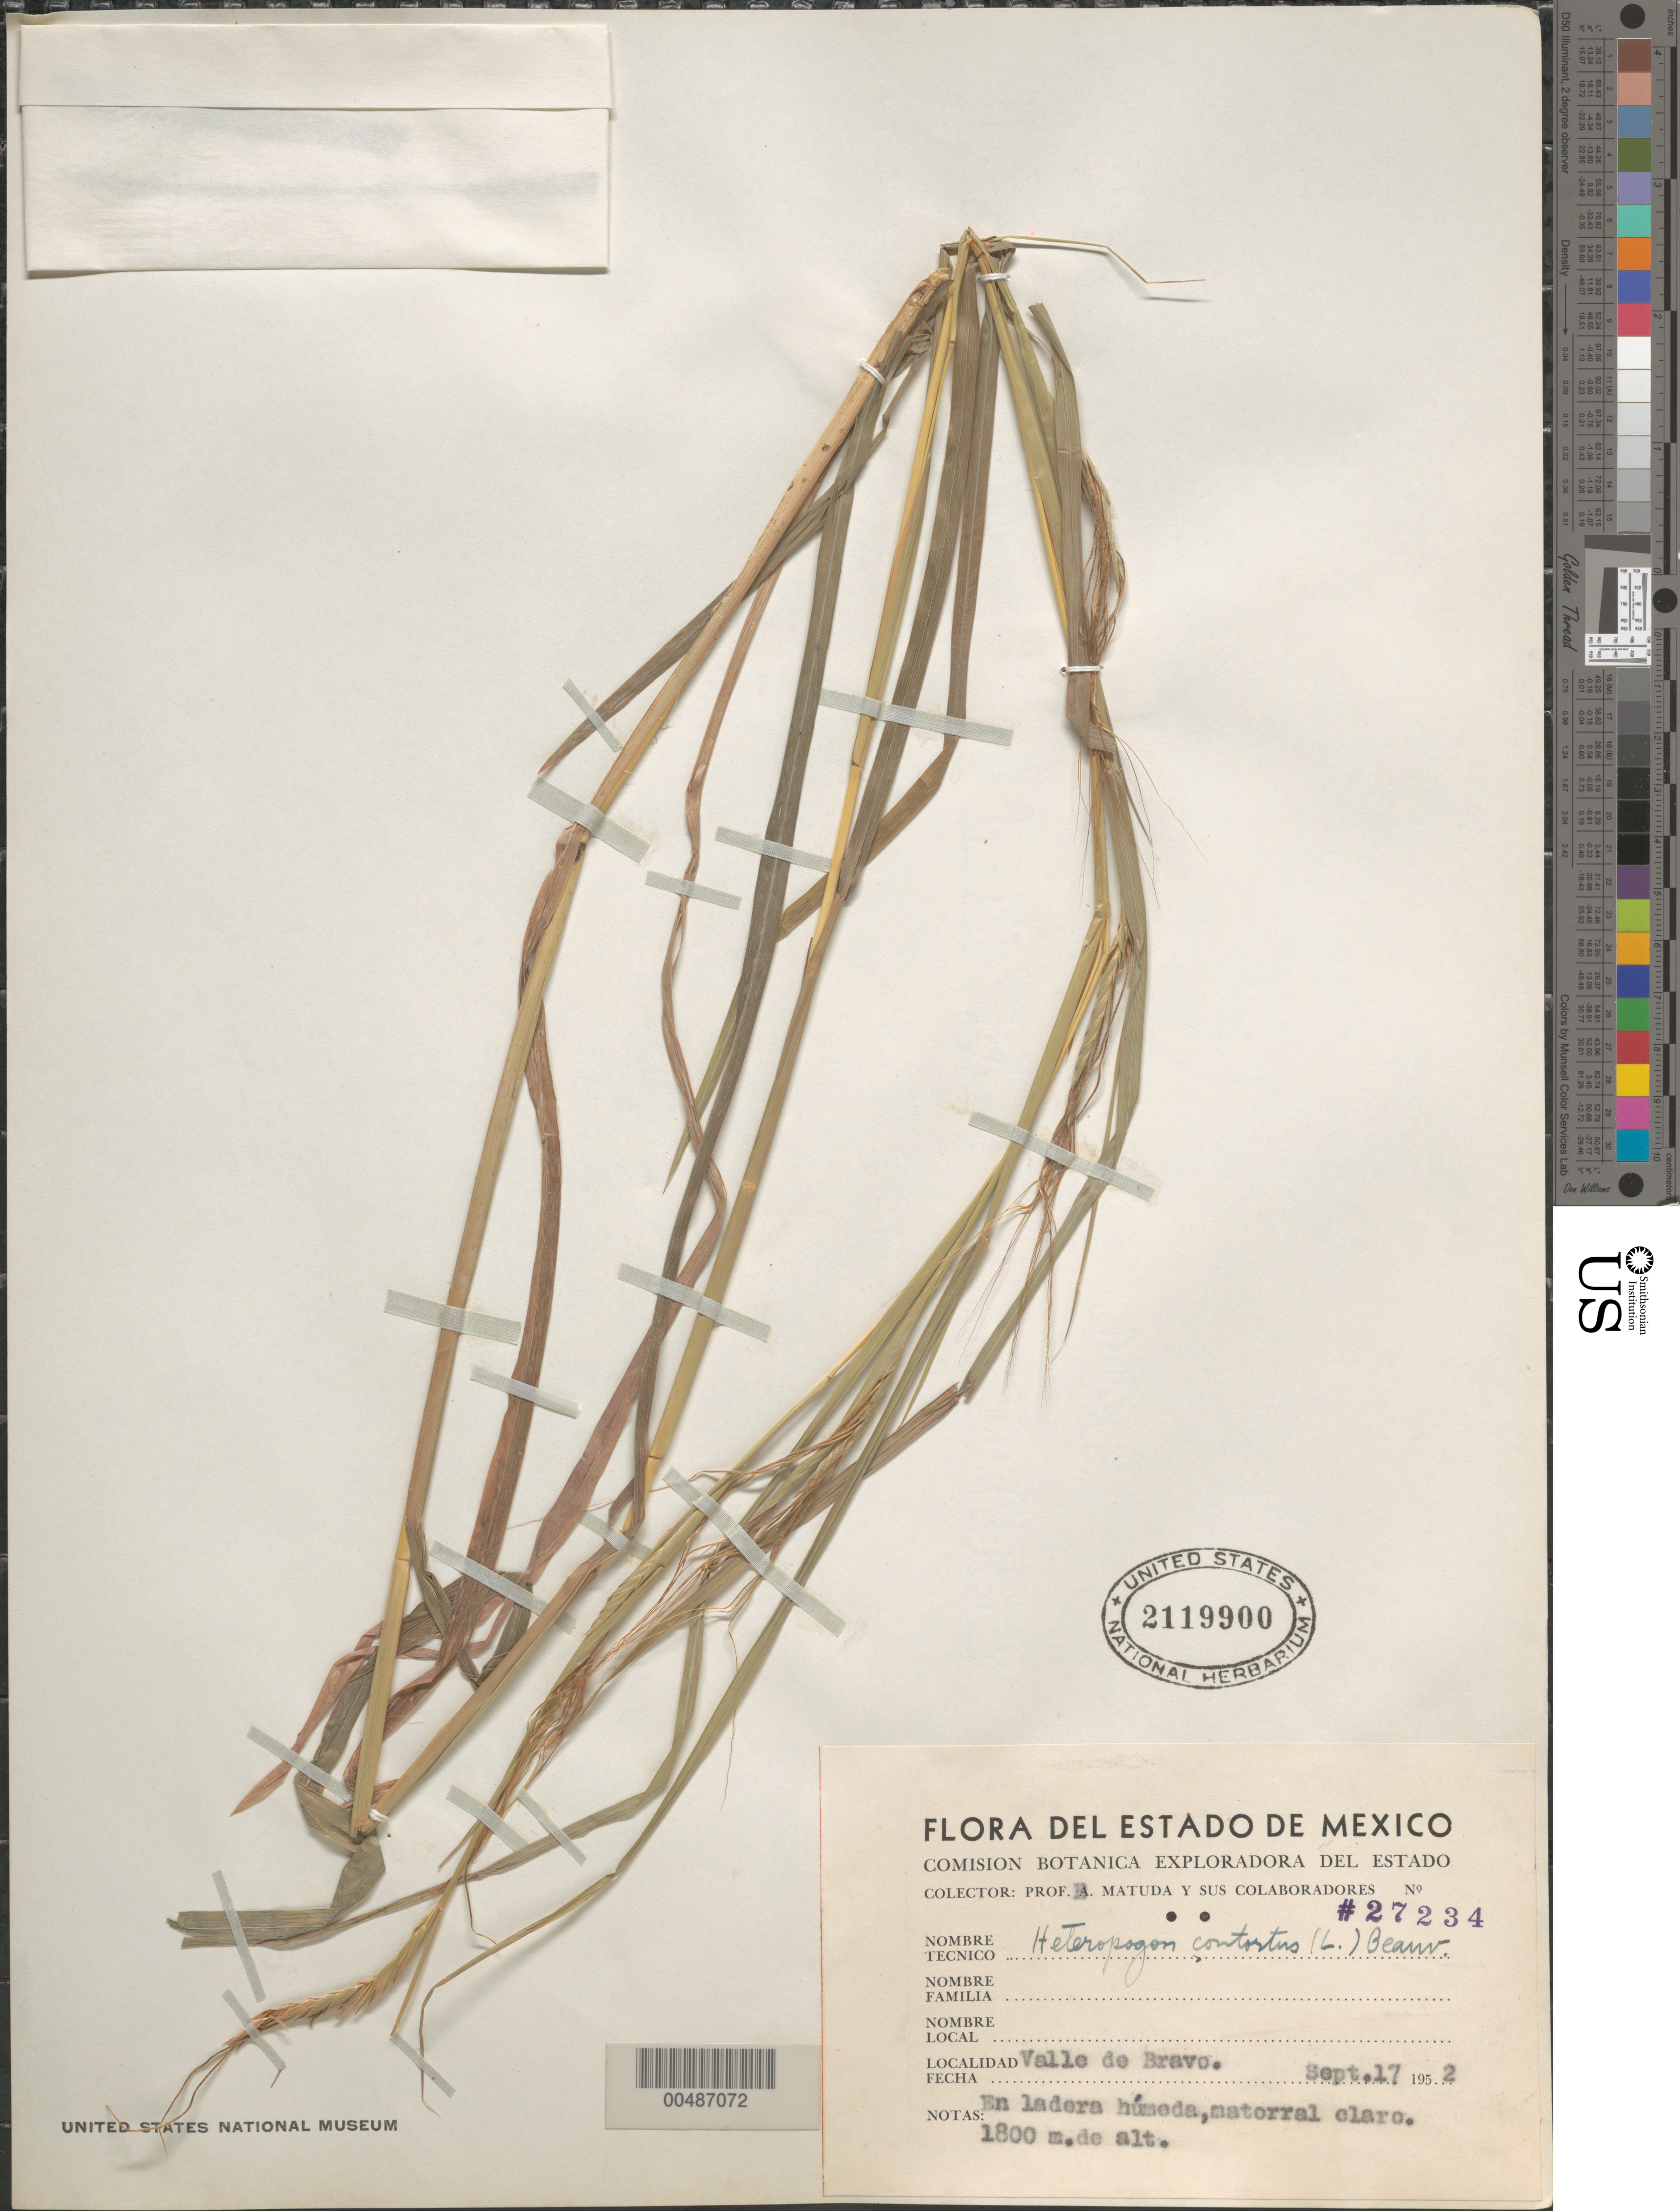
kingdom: Plantae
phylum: Tracheophyta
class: Liliopsida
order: Poales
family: Poaceae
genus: Heteropogon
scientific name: Heteropogon contortus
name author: (L.) P. Beauv. ex Roem. & Schult.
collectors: E. Matuda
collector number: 27234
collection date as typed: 17 Sep 1952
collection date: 1952-09-17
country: Mexico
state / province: México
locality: Valle de Bravo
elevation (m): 1800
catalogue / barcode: US 2119900